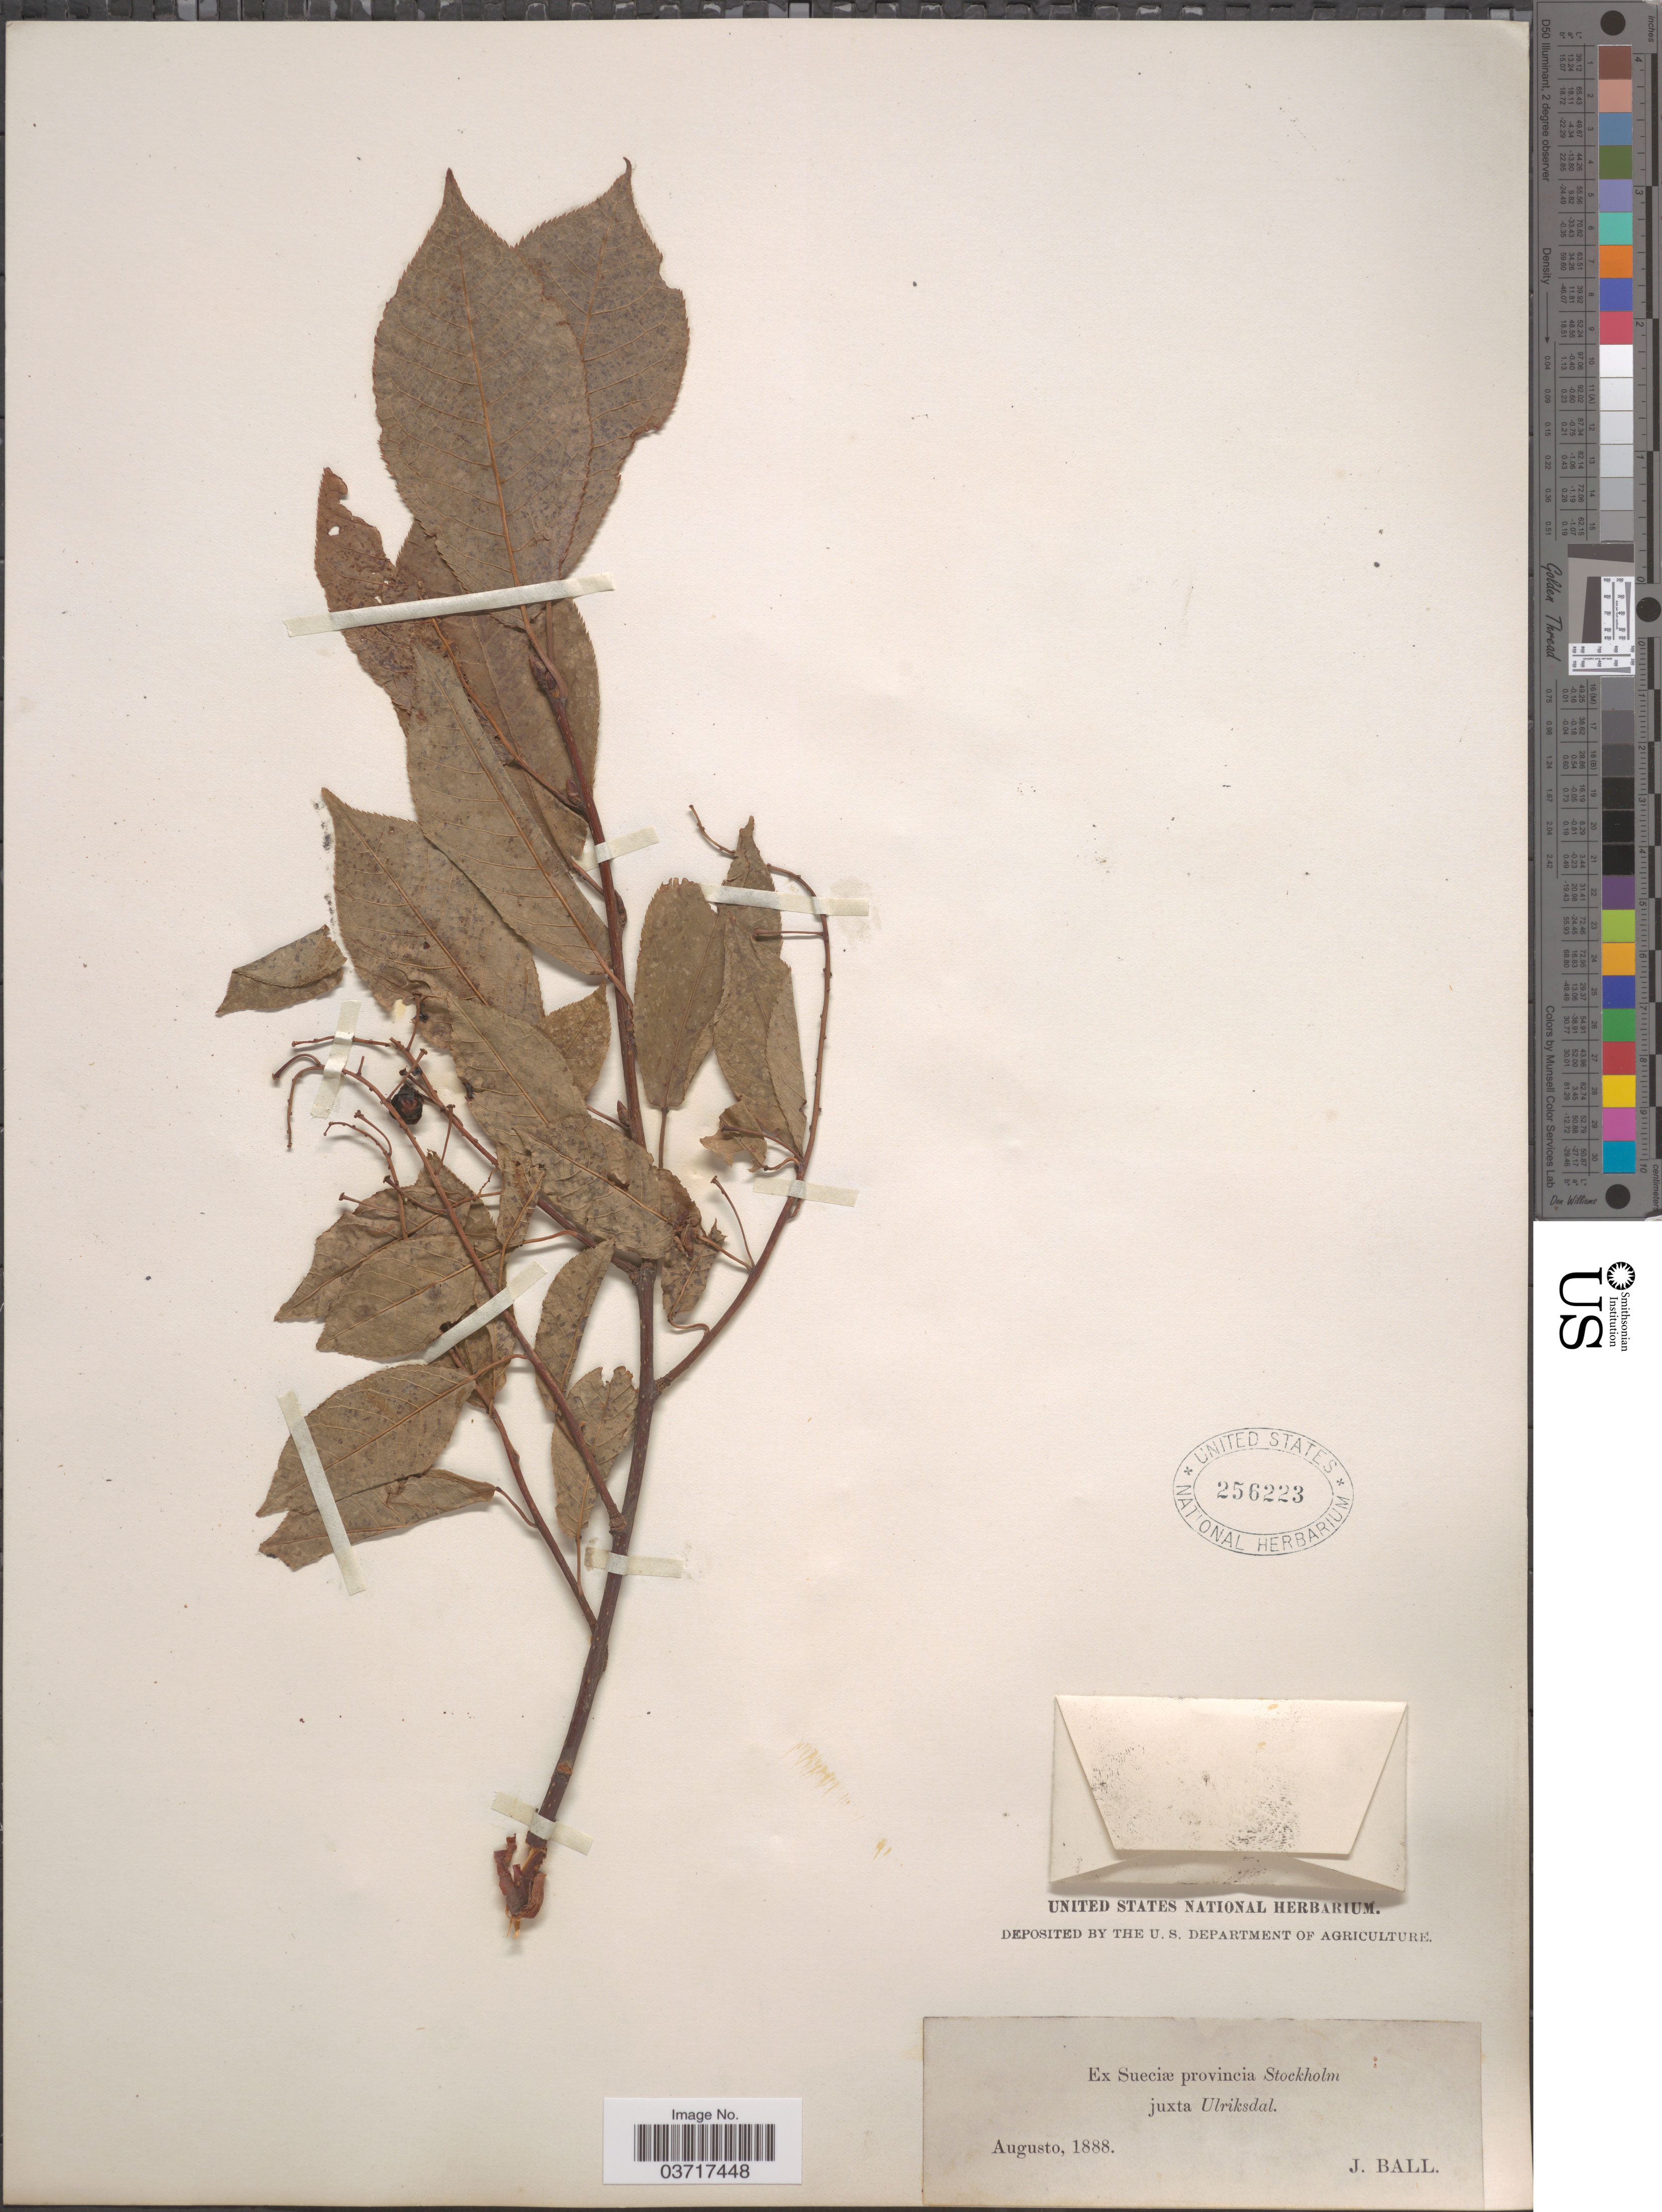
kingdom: Plantae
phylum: Tracheophyta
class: Magnoliopsida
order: Rosales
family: Rosaceae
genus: Prunus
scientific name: Prunus padus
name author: L.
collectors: J. Ball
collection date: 1888-08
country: Sweden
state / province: Stockholm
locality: Juxta Ulriksdal.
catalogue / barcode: US 256223